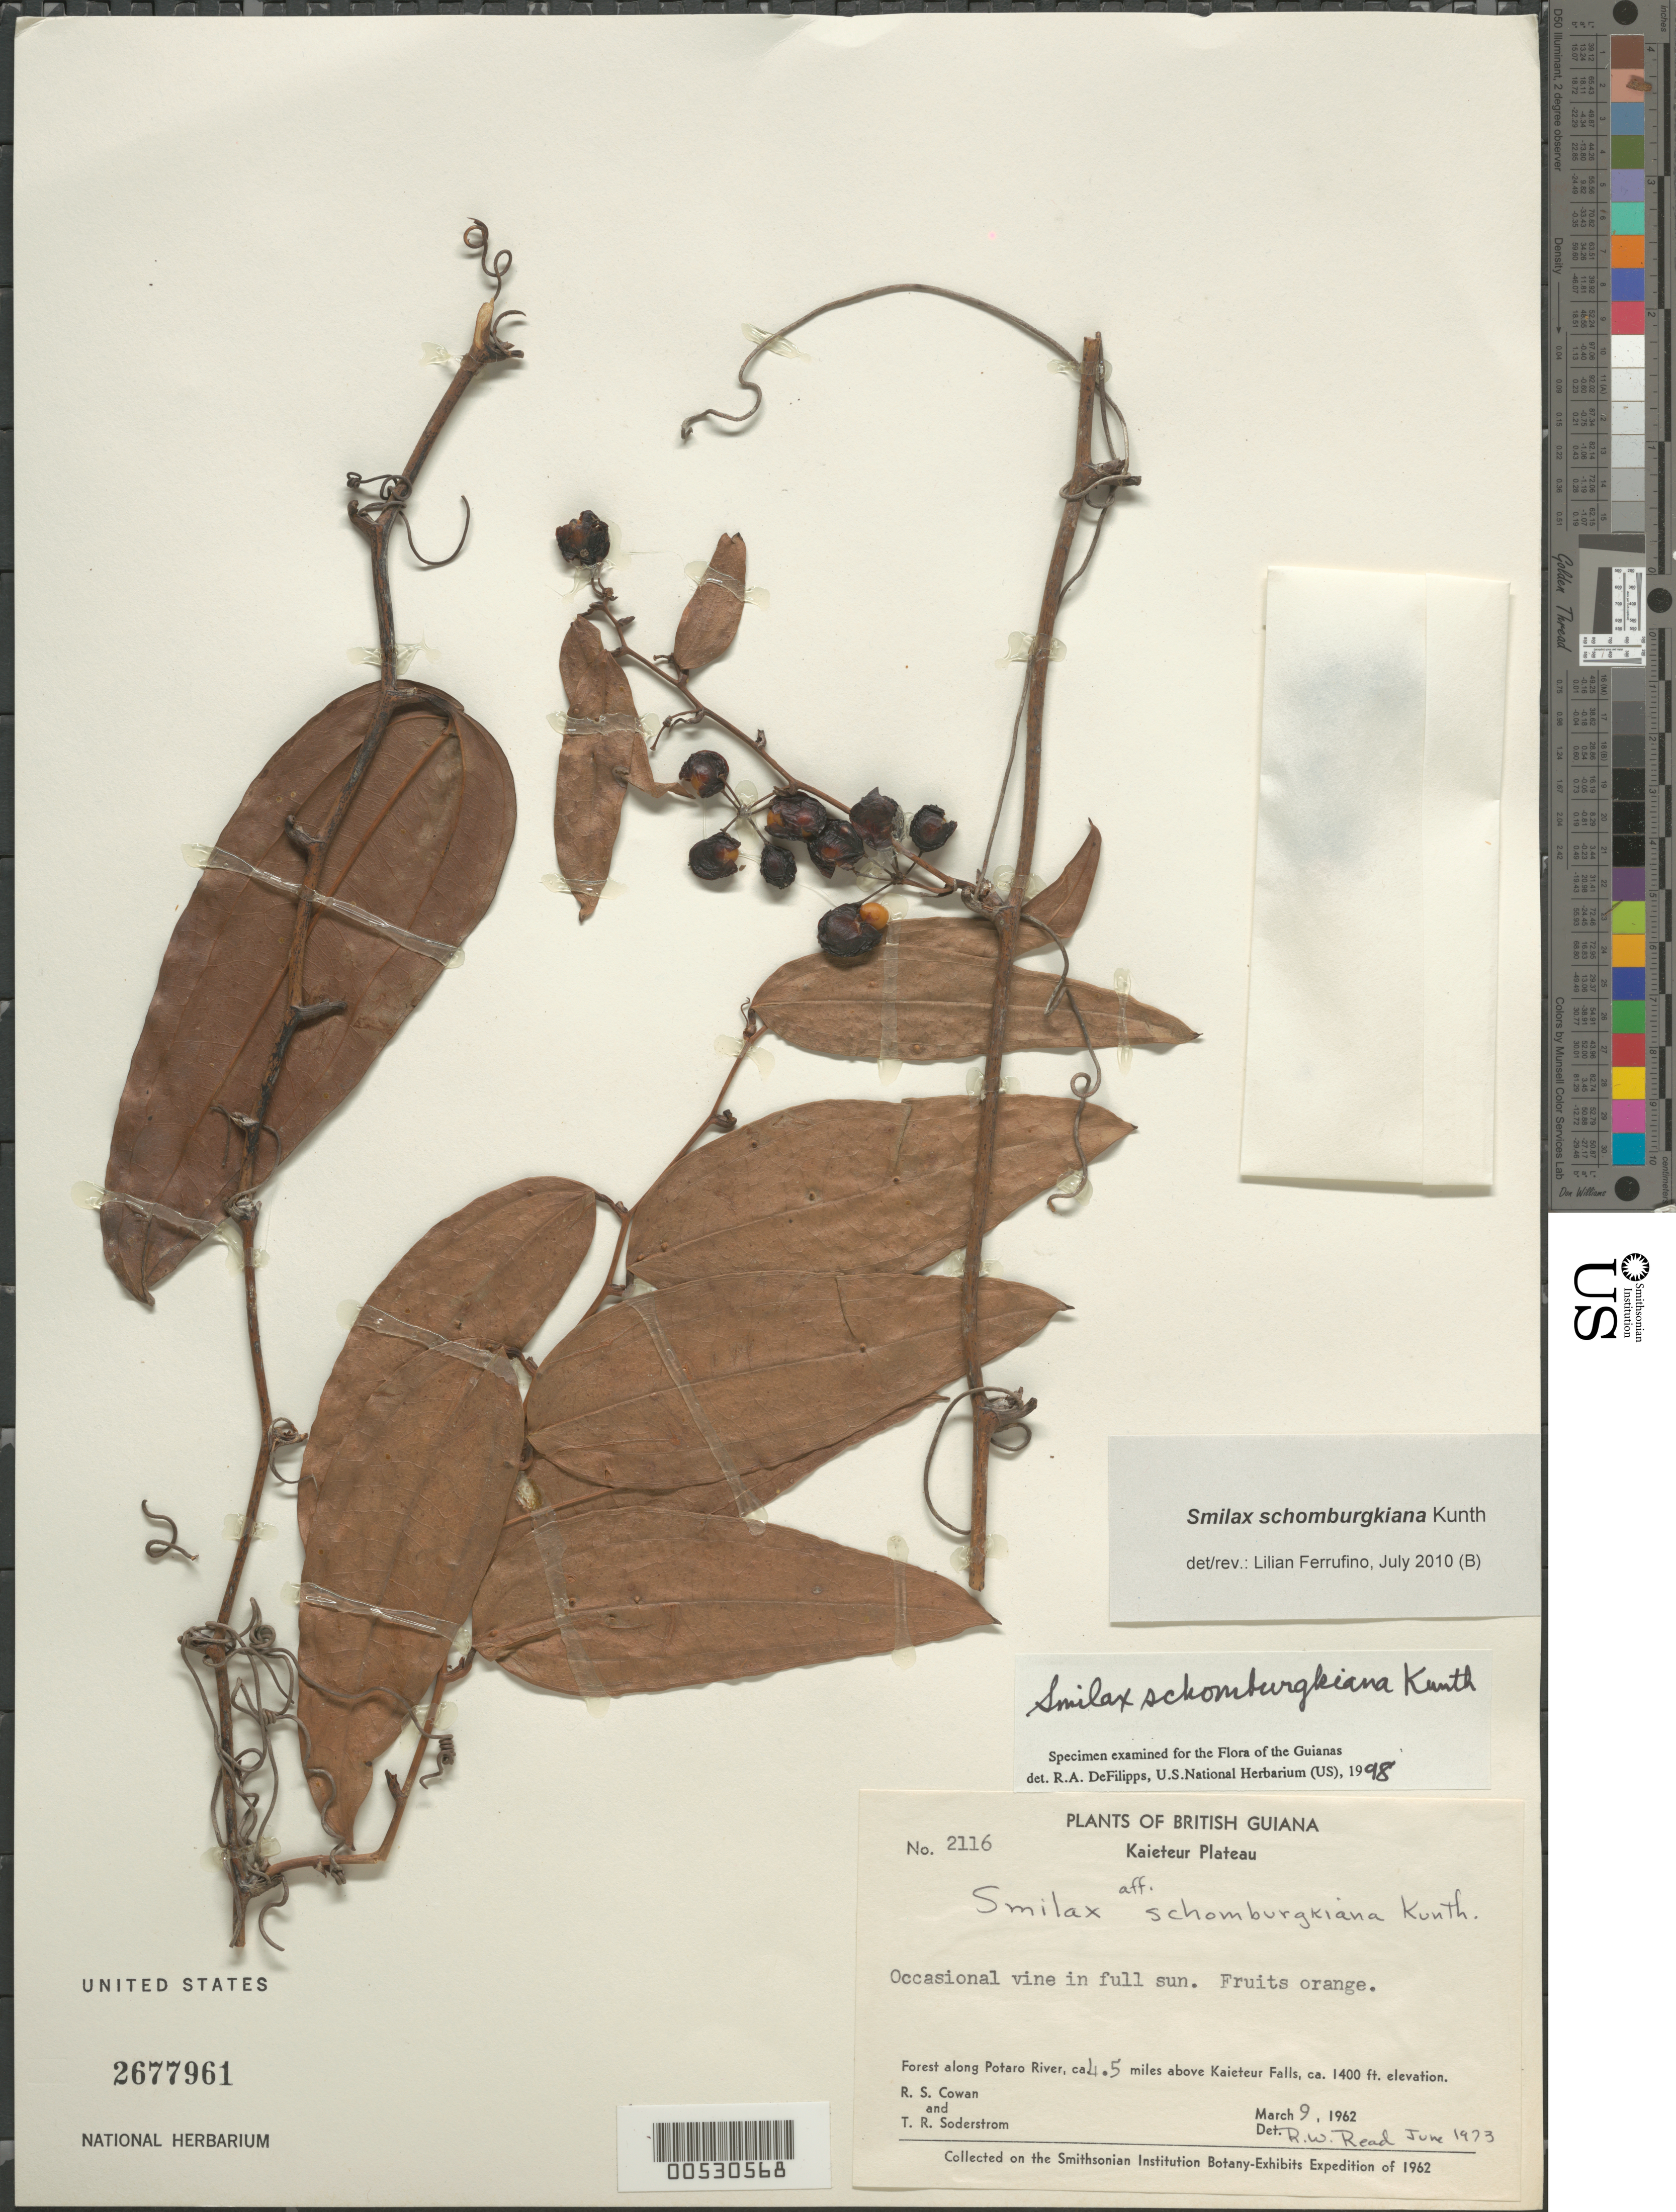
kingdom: Plantae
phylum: Tracheophyta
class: Liliopsida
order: Liliales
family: Smilacaceae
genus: Smilax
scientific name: Smilax schomburgkiana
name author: Kunth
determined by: DeFilipps, R. A.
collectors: R. S. Cowan & T. R. Soderstrom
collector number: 2116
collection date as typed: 9-Mar-62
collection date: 1962-03-09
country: Guyana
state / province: Potaro-Siparuni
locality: Potaro River, ca. 4.5 mi. above Kaieteur Falls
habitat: Forest along river; in full sun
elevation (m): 427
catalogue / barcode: US 2677961